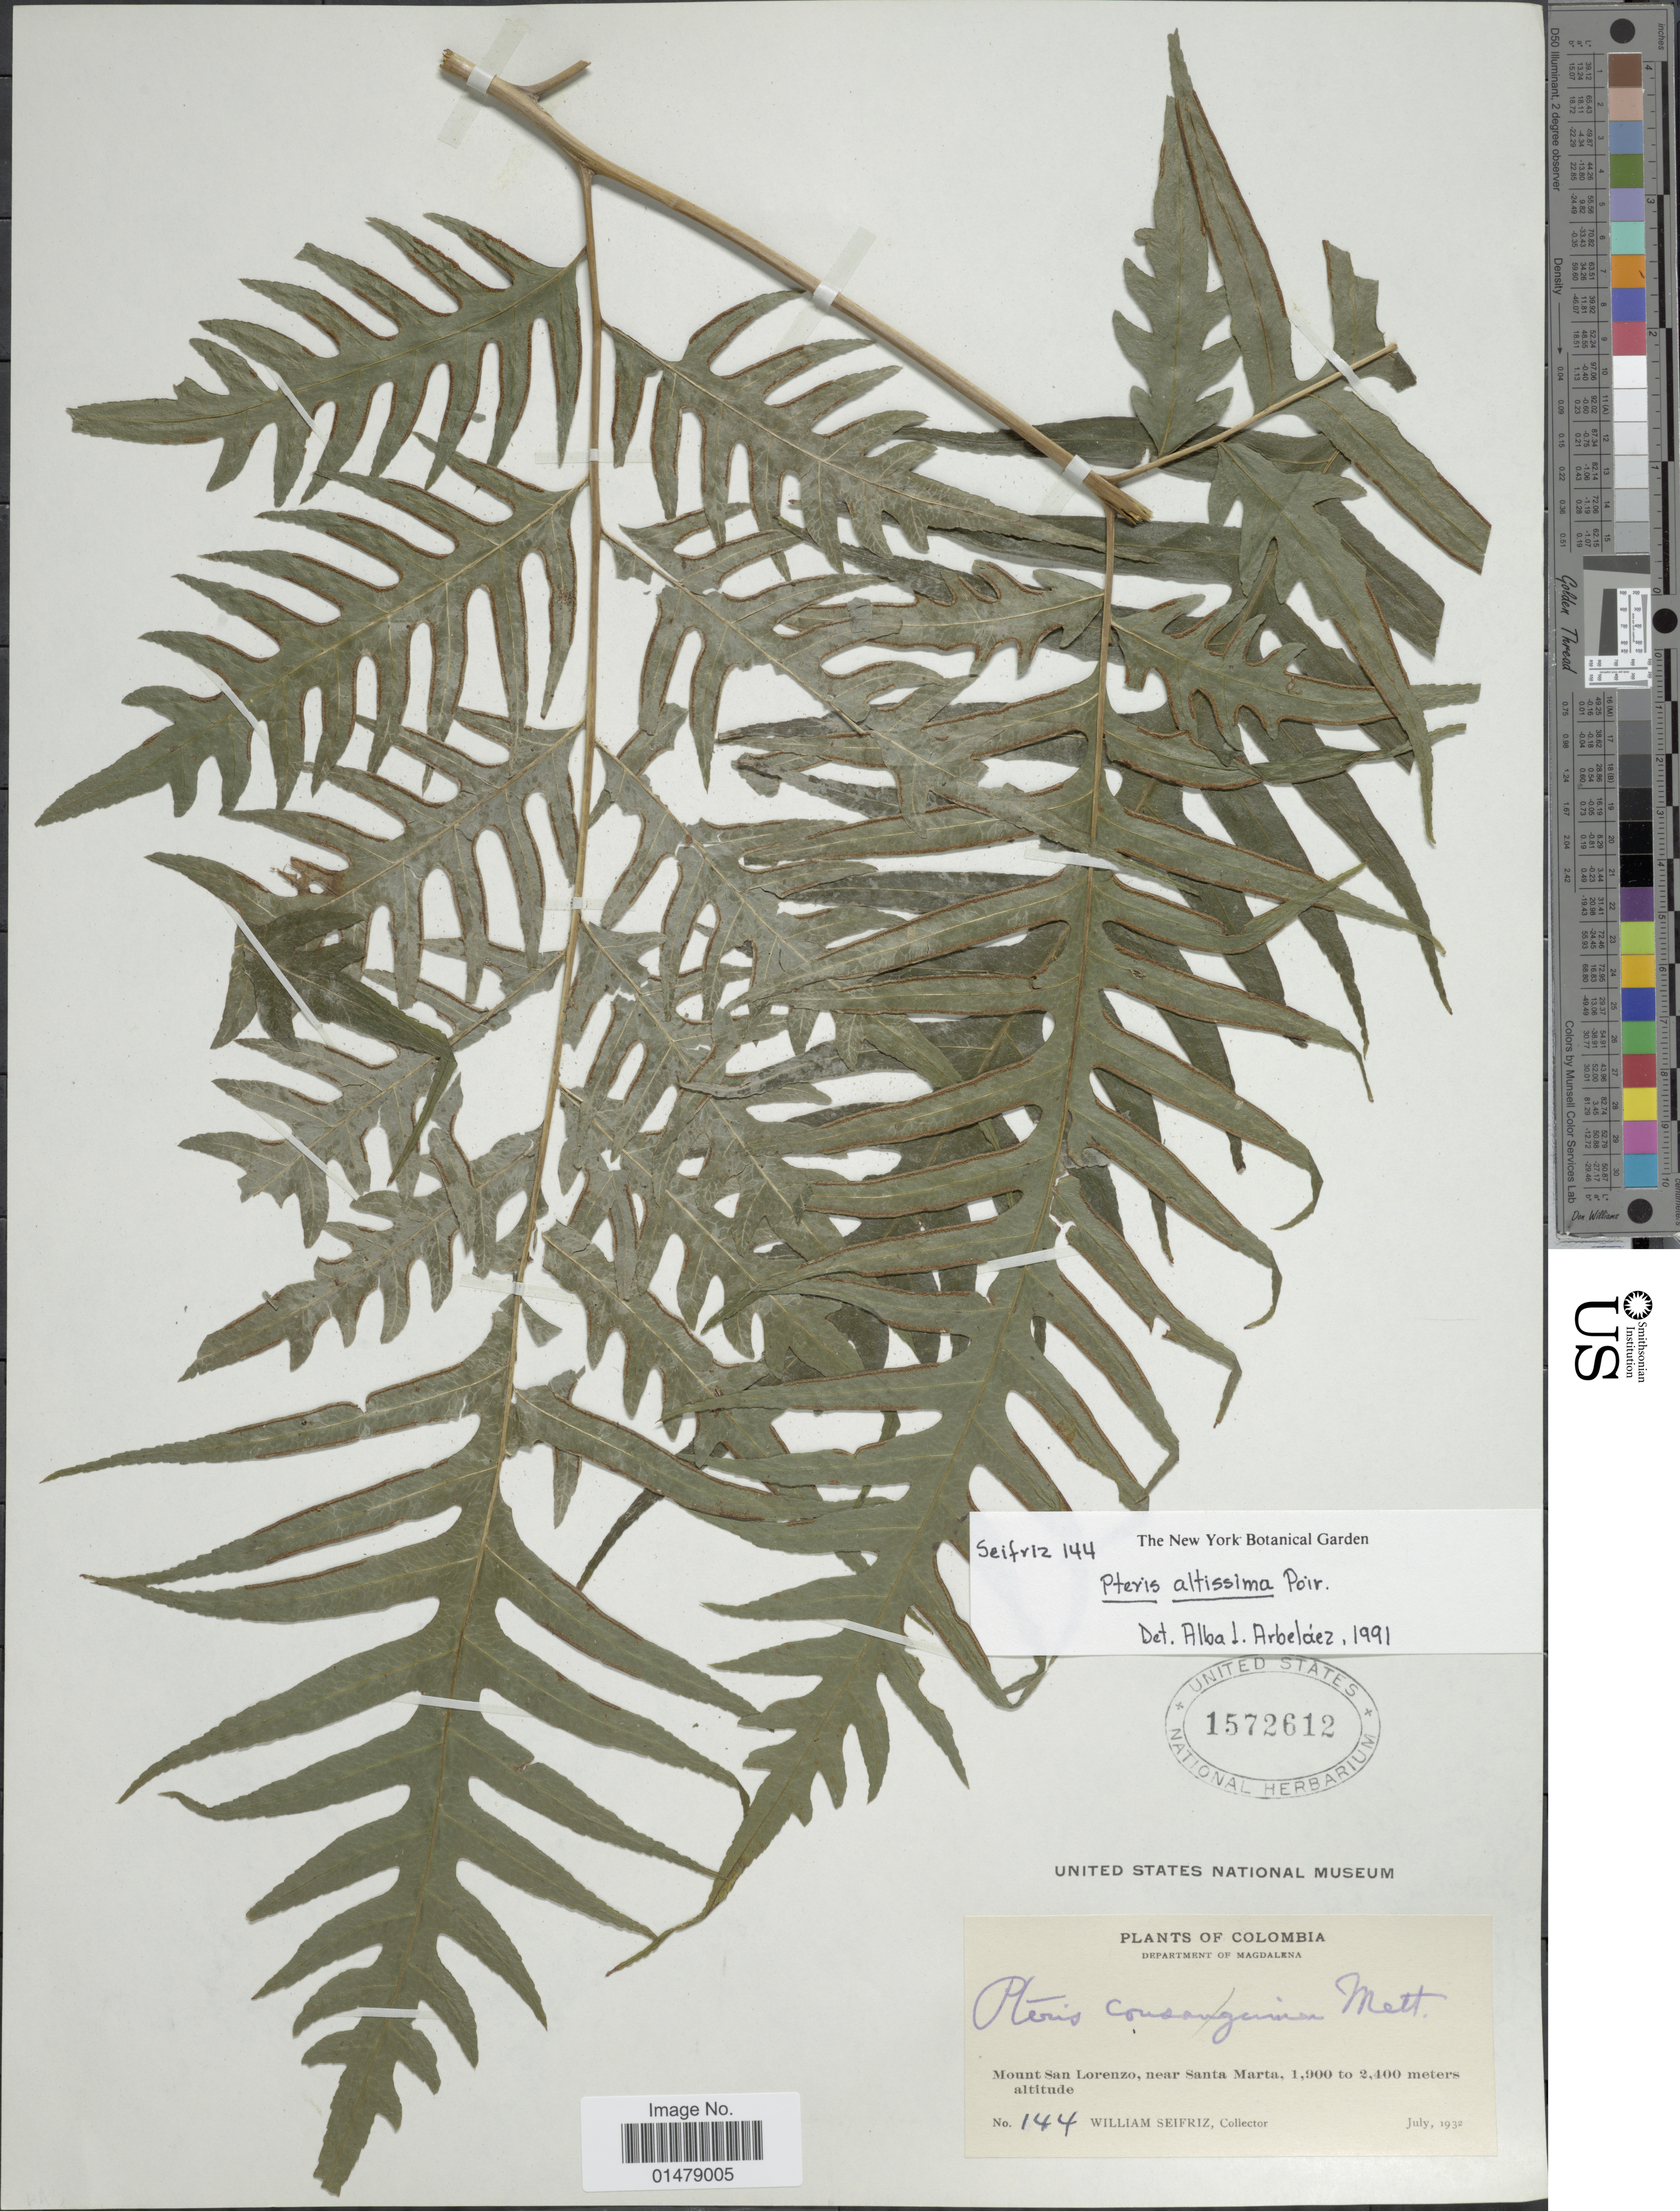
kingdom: Plantae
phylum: Tracheophyta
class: Polypodiopsida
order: Polypodiales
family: Pteridaceae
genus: Pteris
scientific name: Pteris altissima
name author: Poir.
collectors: W. Seifriz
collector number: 144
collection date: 1932-07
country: Colombia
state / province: Magdalena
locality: Department of Magdalena. Mount San Lorenzo, near Santa Marta.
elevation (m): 1900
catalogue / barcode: US 1572612